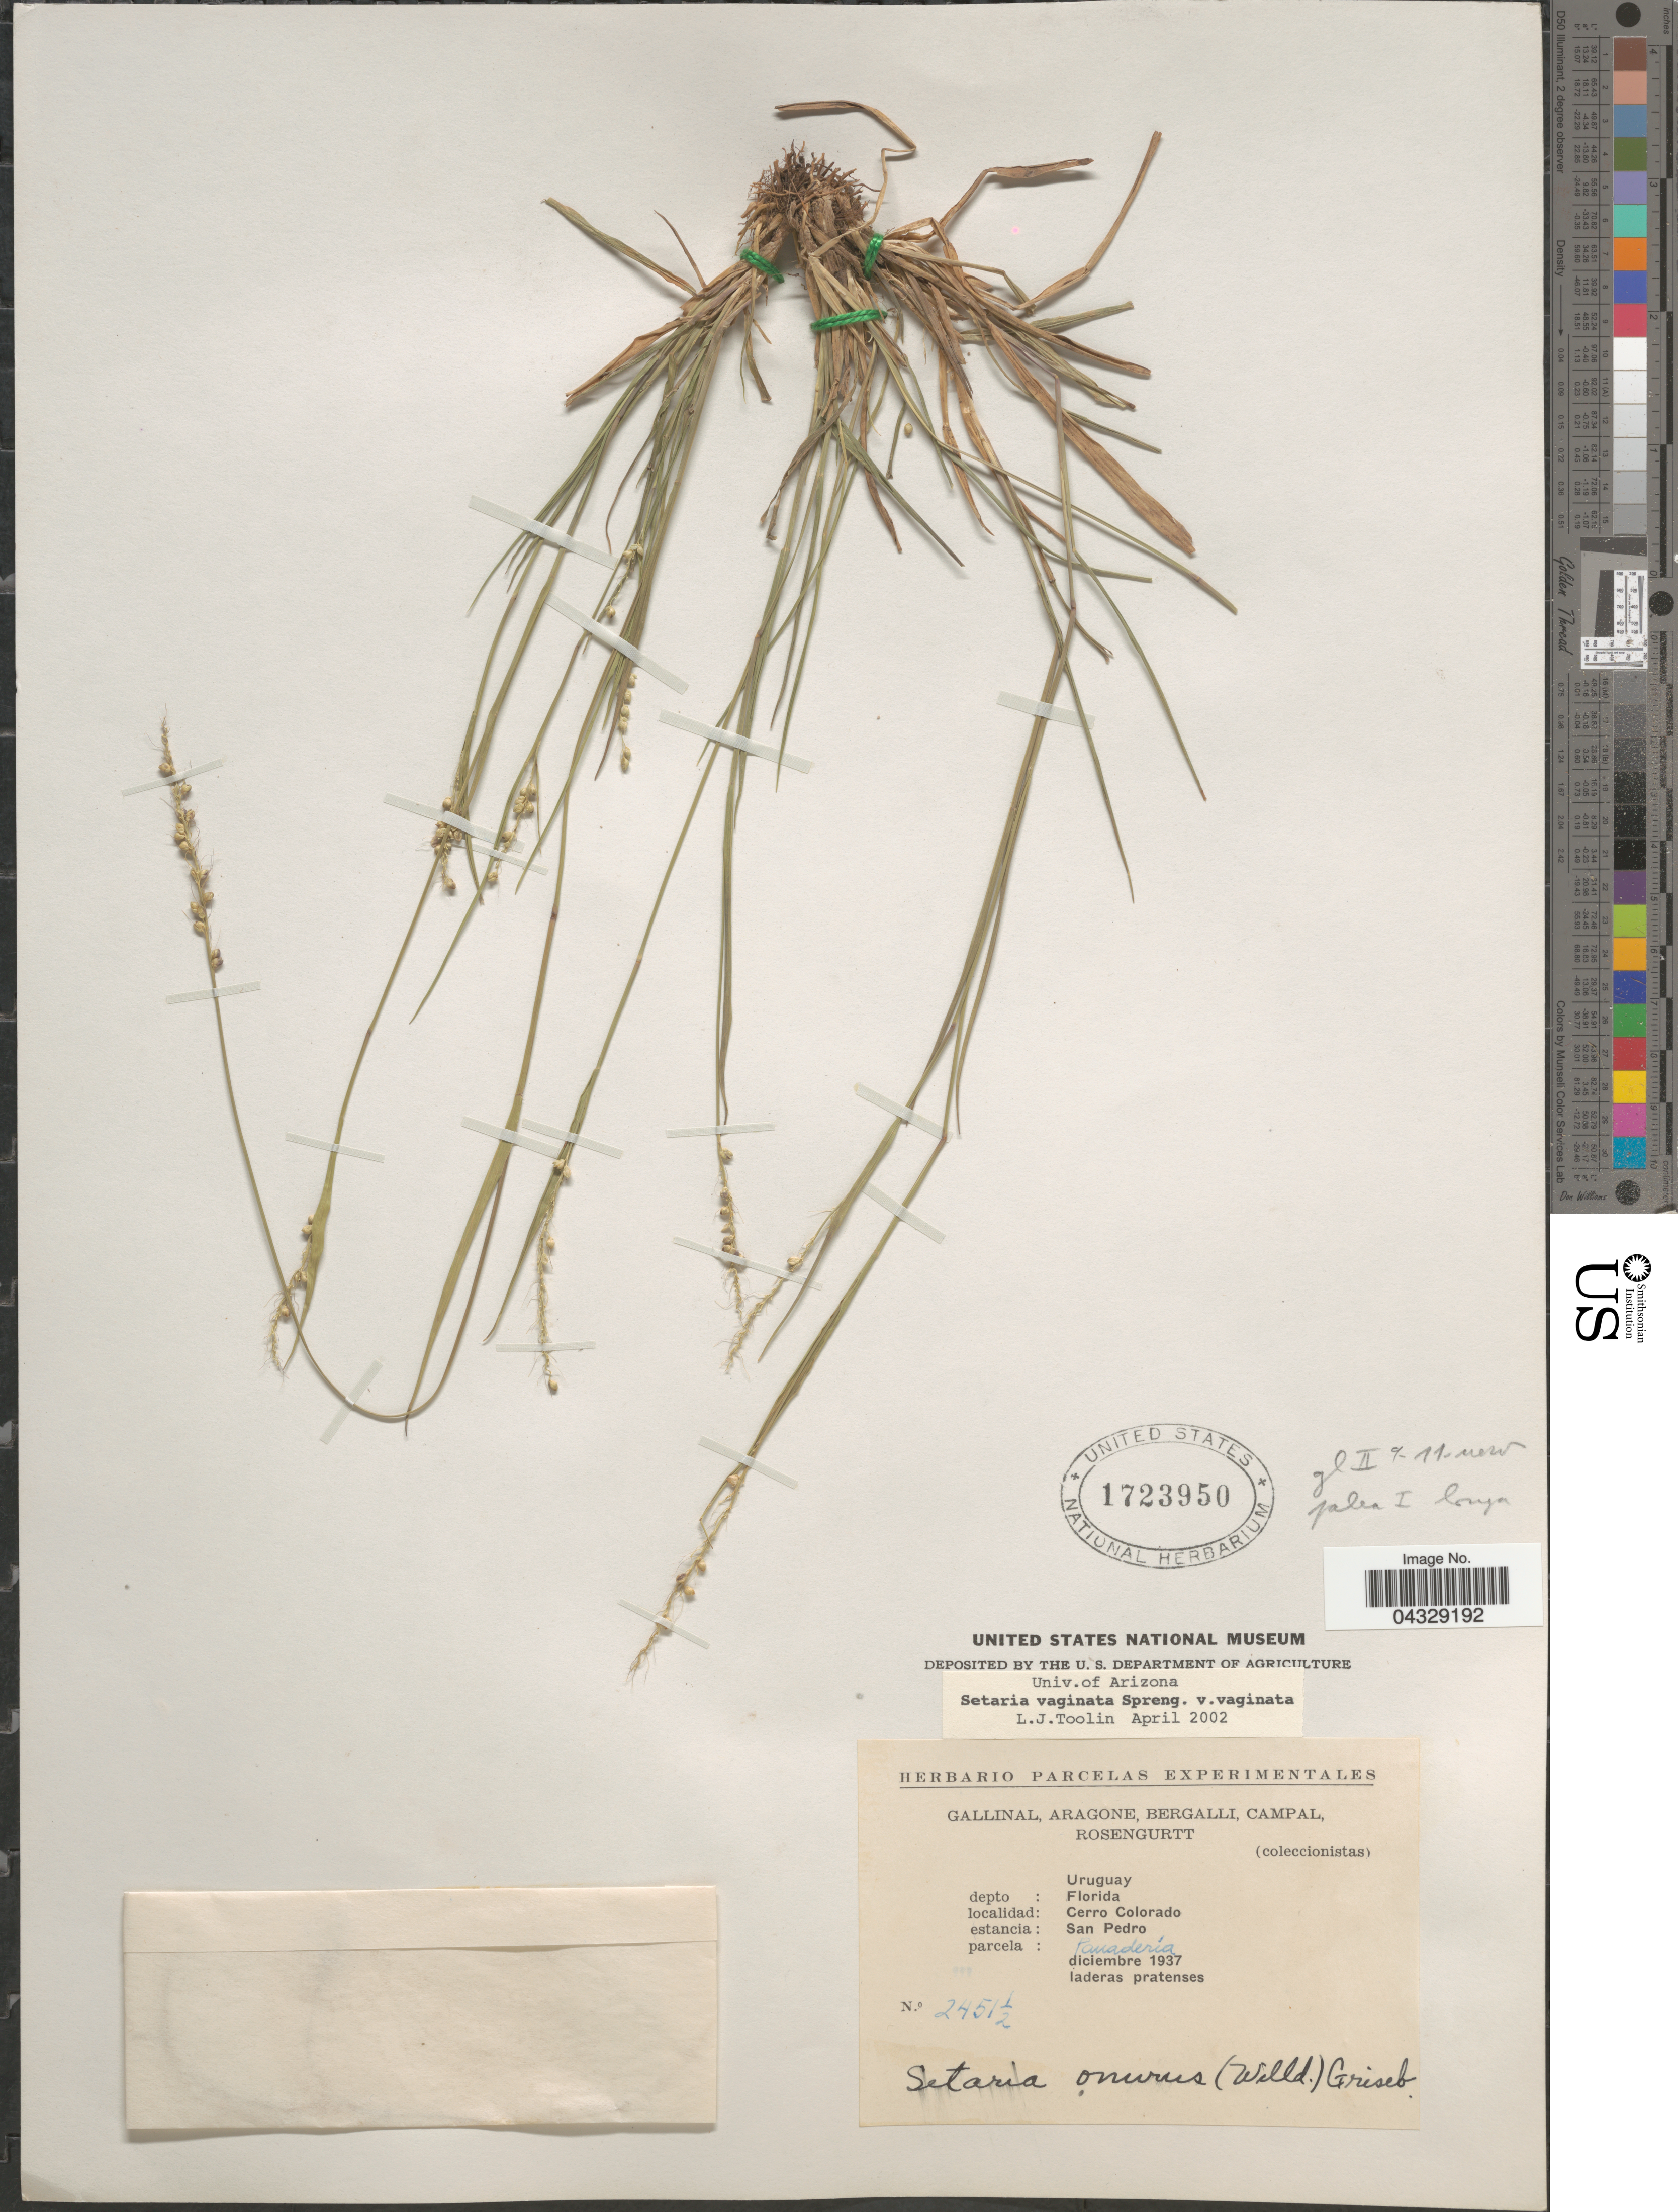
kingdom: Plantae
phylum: Tracheophyta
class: Liliopsida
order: Poales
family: Poaceae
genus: Setaria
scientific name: Setaria vaginata var. vaginata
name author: C.K. Spreng.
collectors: -. Gallinal, -- Aragone, -- Bergalli, -- Campal & Rosengurtt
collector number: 2451½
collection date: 1937-12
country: Uruguay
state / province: Florida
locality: Depto: Florida. Cerro Colorado. Estancia: San Pedro. Parcela: Panadería.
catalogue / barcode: US 1723950